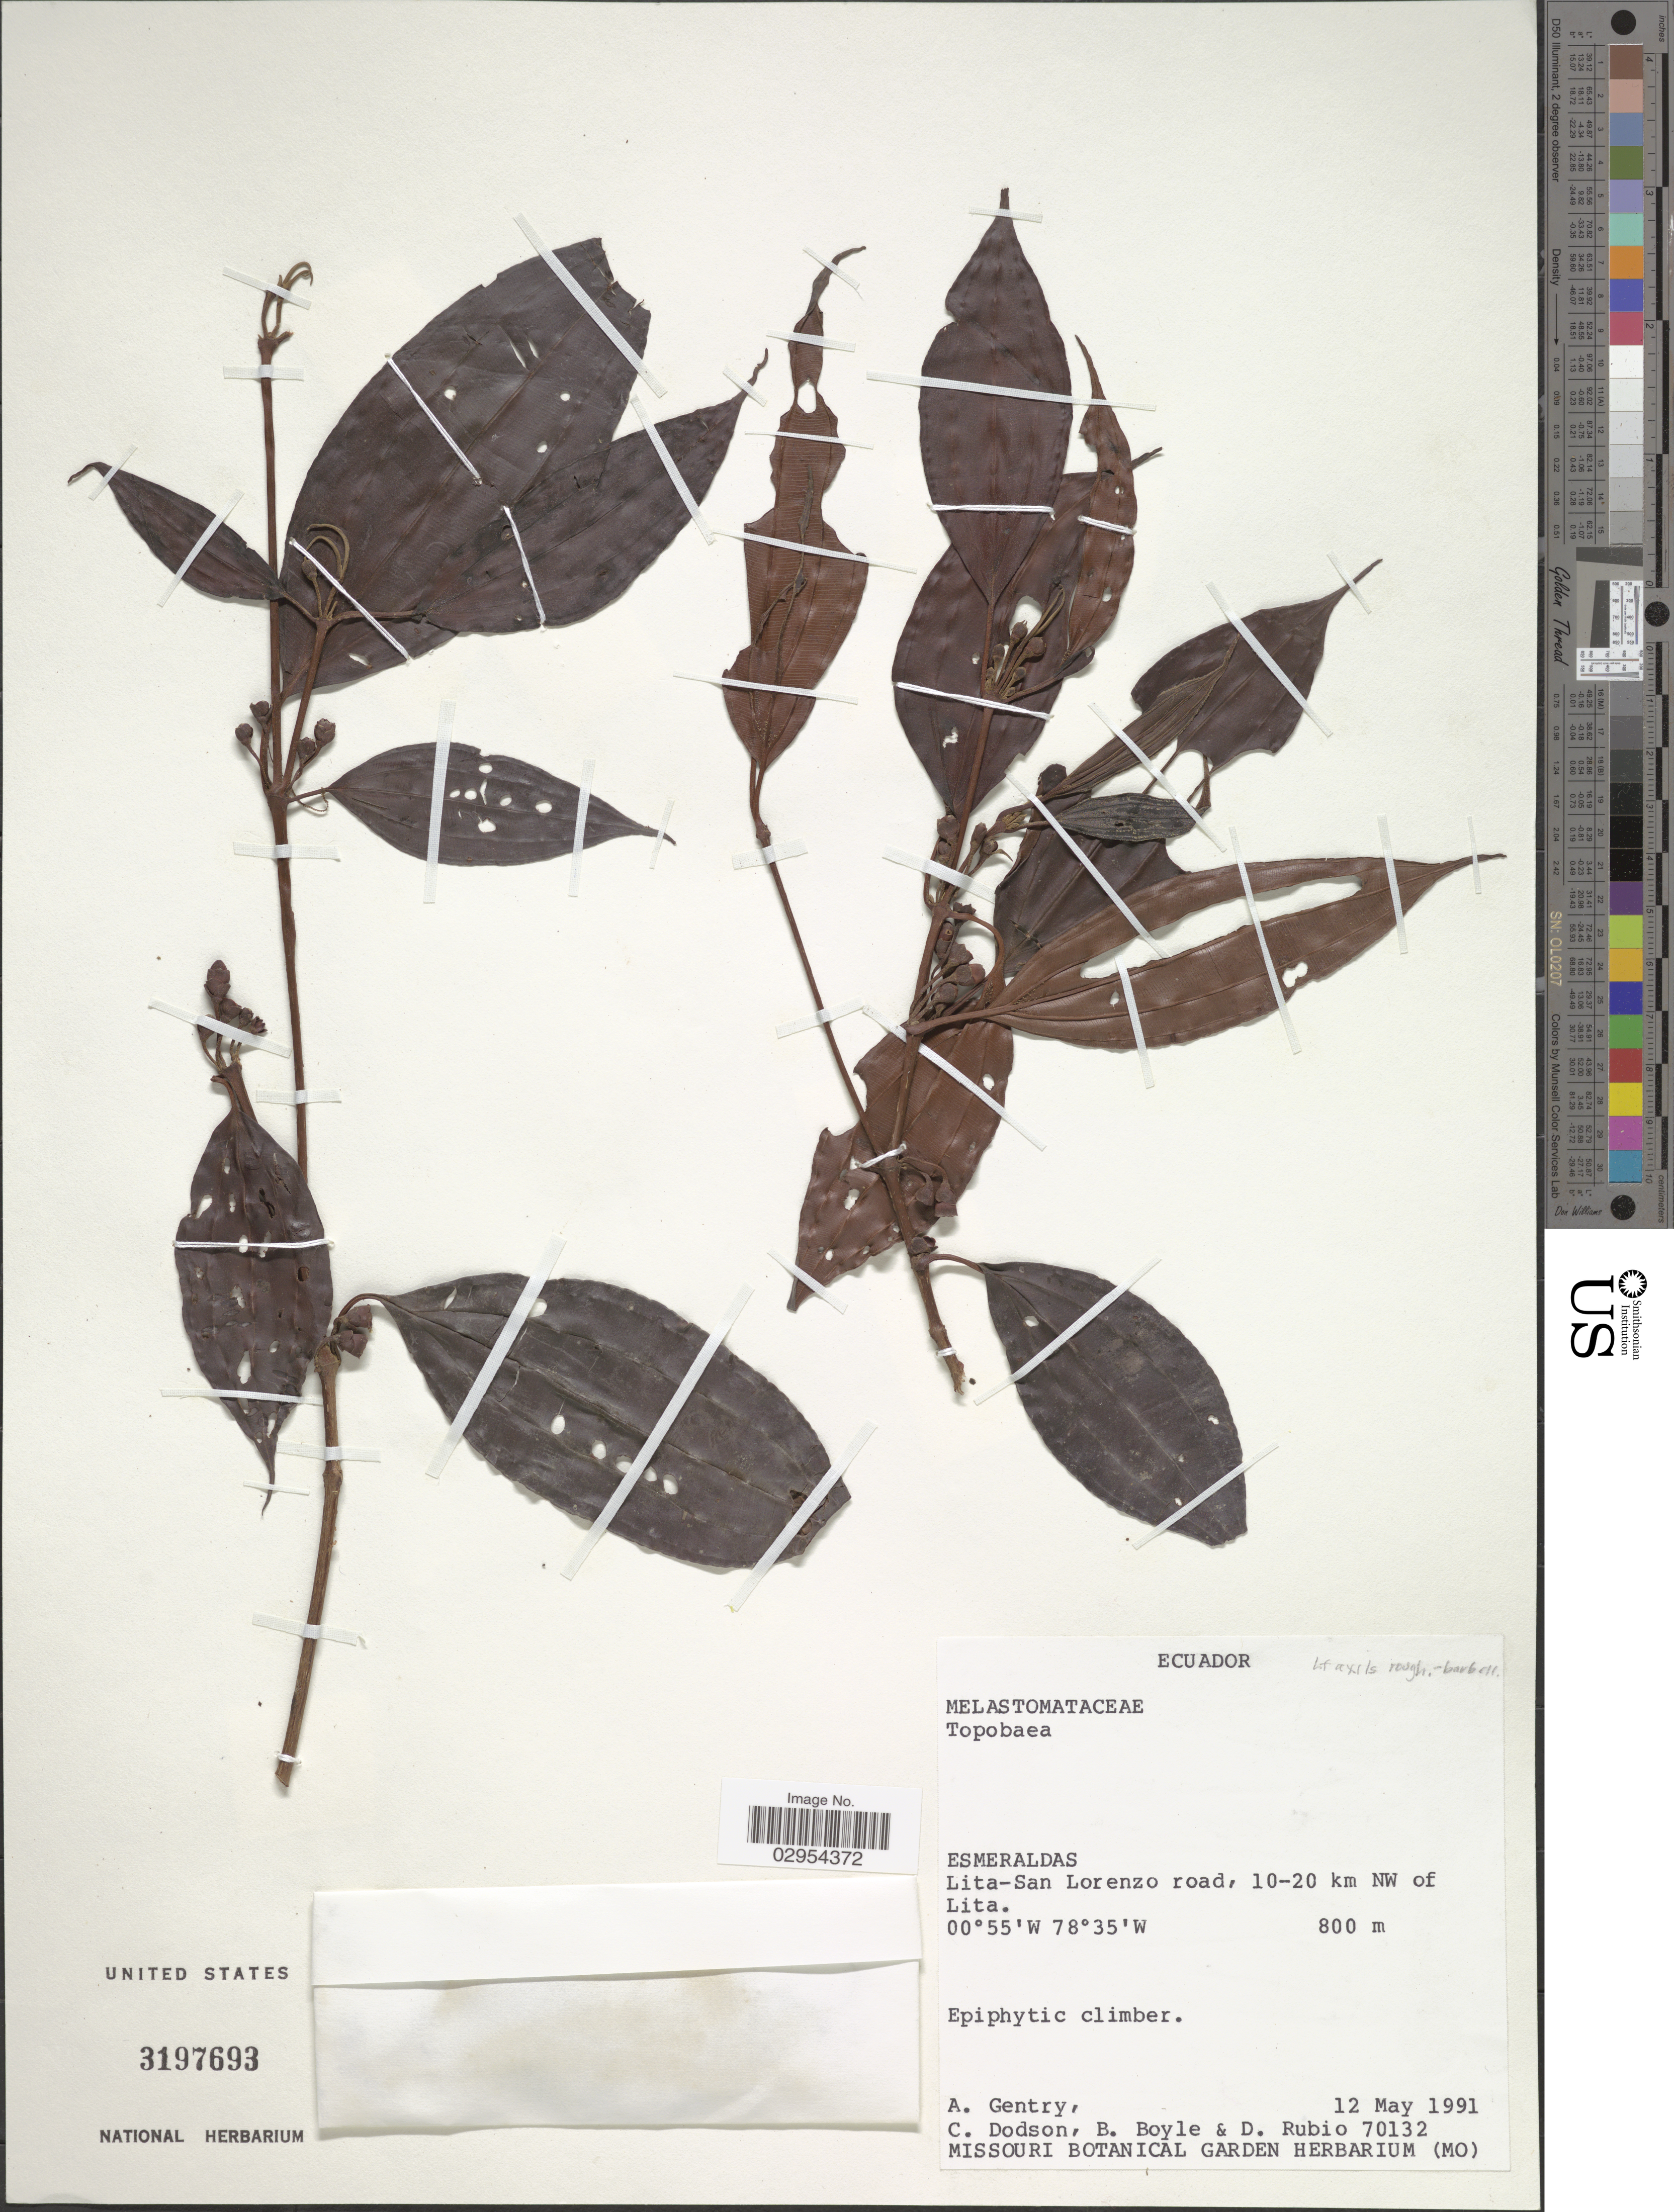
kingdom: Plantae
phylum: Tracheophyta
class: Magnoliopsida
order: Myrtales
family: Melastomataceae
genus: Topobea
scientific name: Topobea sp.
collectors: A. H. Gentry, C. Dodson, B. Boyle & D. Rubio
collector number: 70132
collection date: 1991-05-12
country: Ecuador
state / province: Esmeraldas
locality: Lita-San Lorenzo road, 10-20 km NW of Lita.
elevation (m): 800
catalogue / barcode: US 3197693